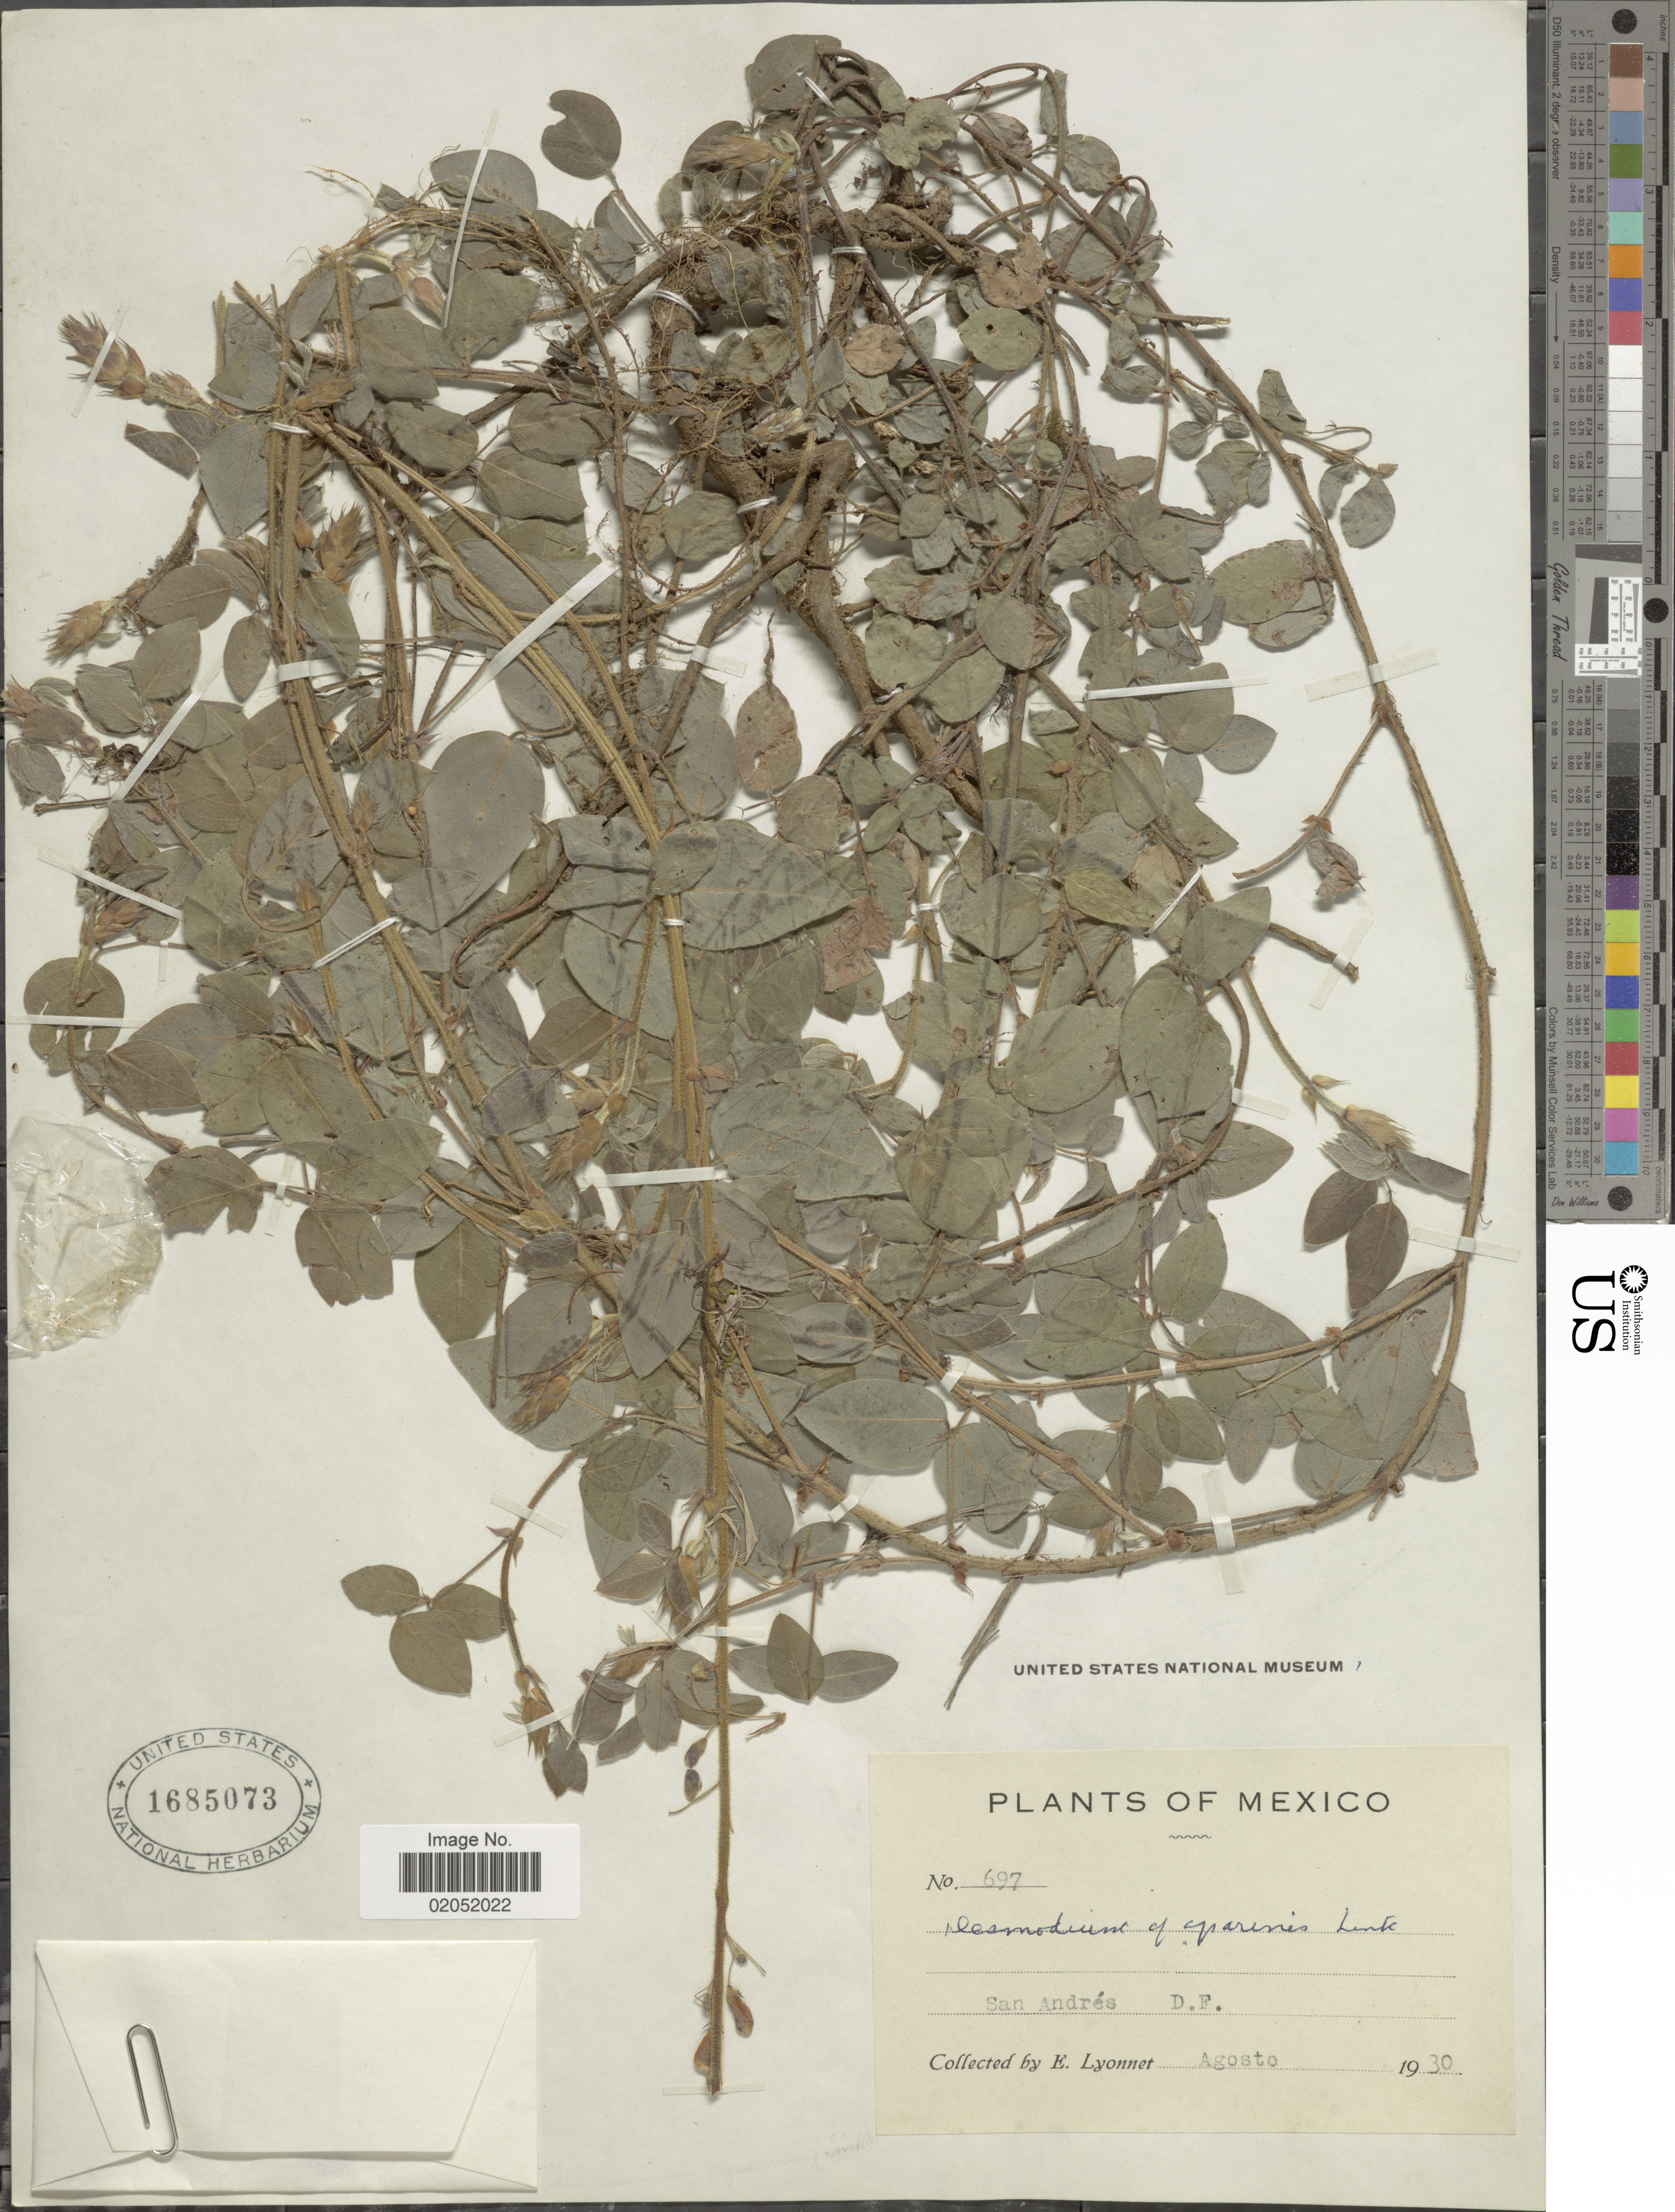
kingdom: Plantae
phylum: Tracheophyta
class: Magnoliopsida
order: Fabales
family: Fabaceae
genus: Desmodium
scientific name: Desmodium aparines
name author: (Link) DC.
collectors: E. Lyonnet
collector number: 697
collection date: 1930-08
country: Mexico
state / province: Distrito Federal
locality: San Andres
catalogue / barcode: US 1685073